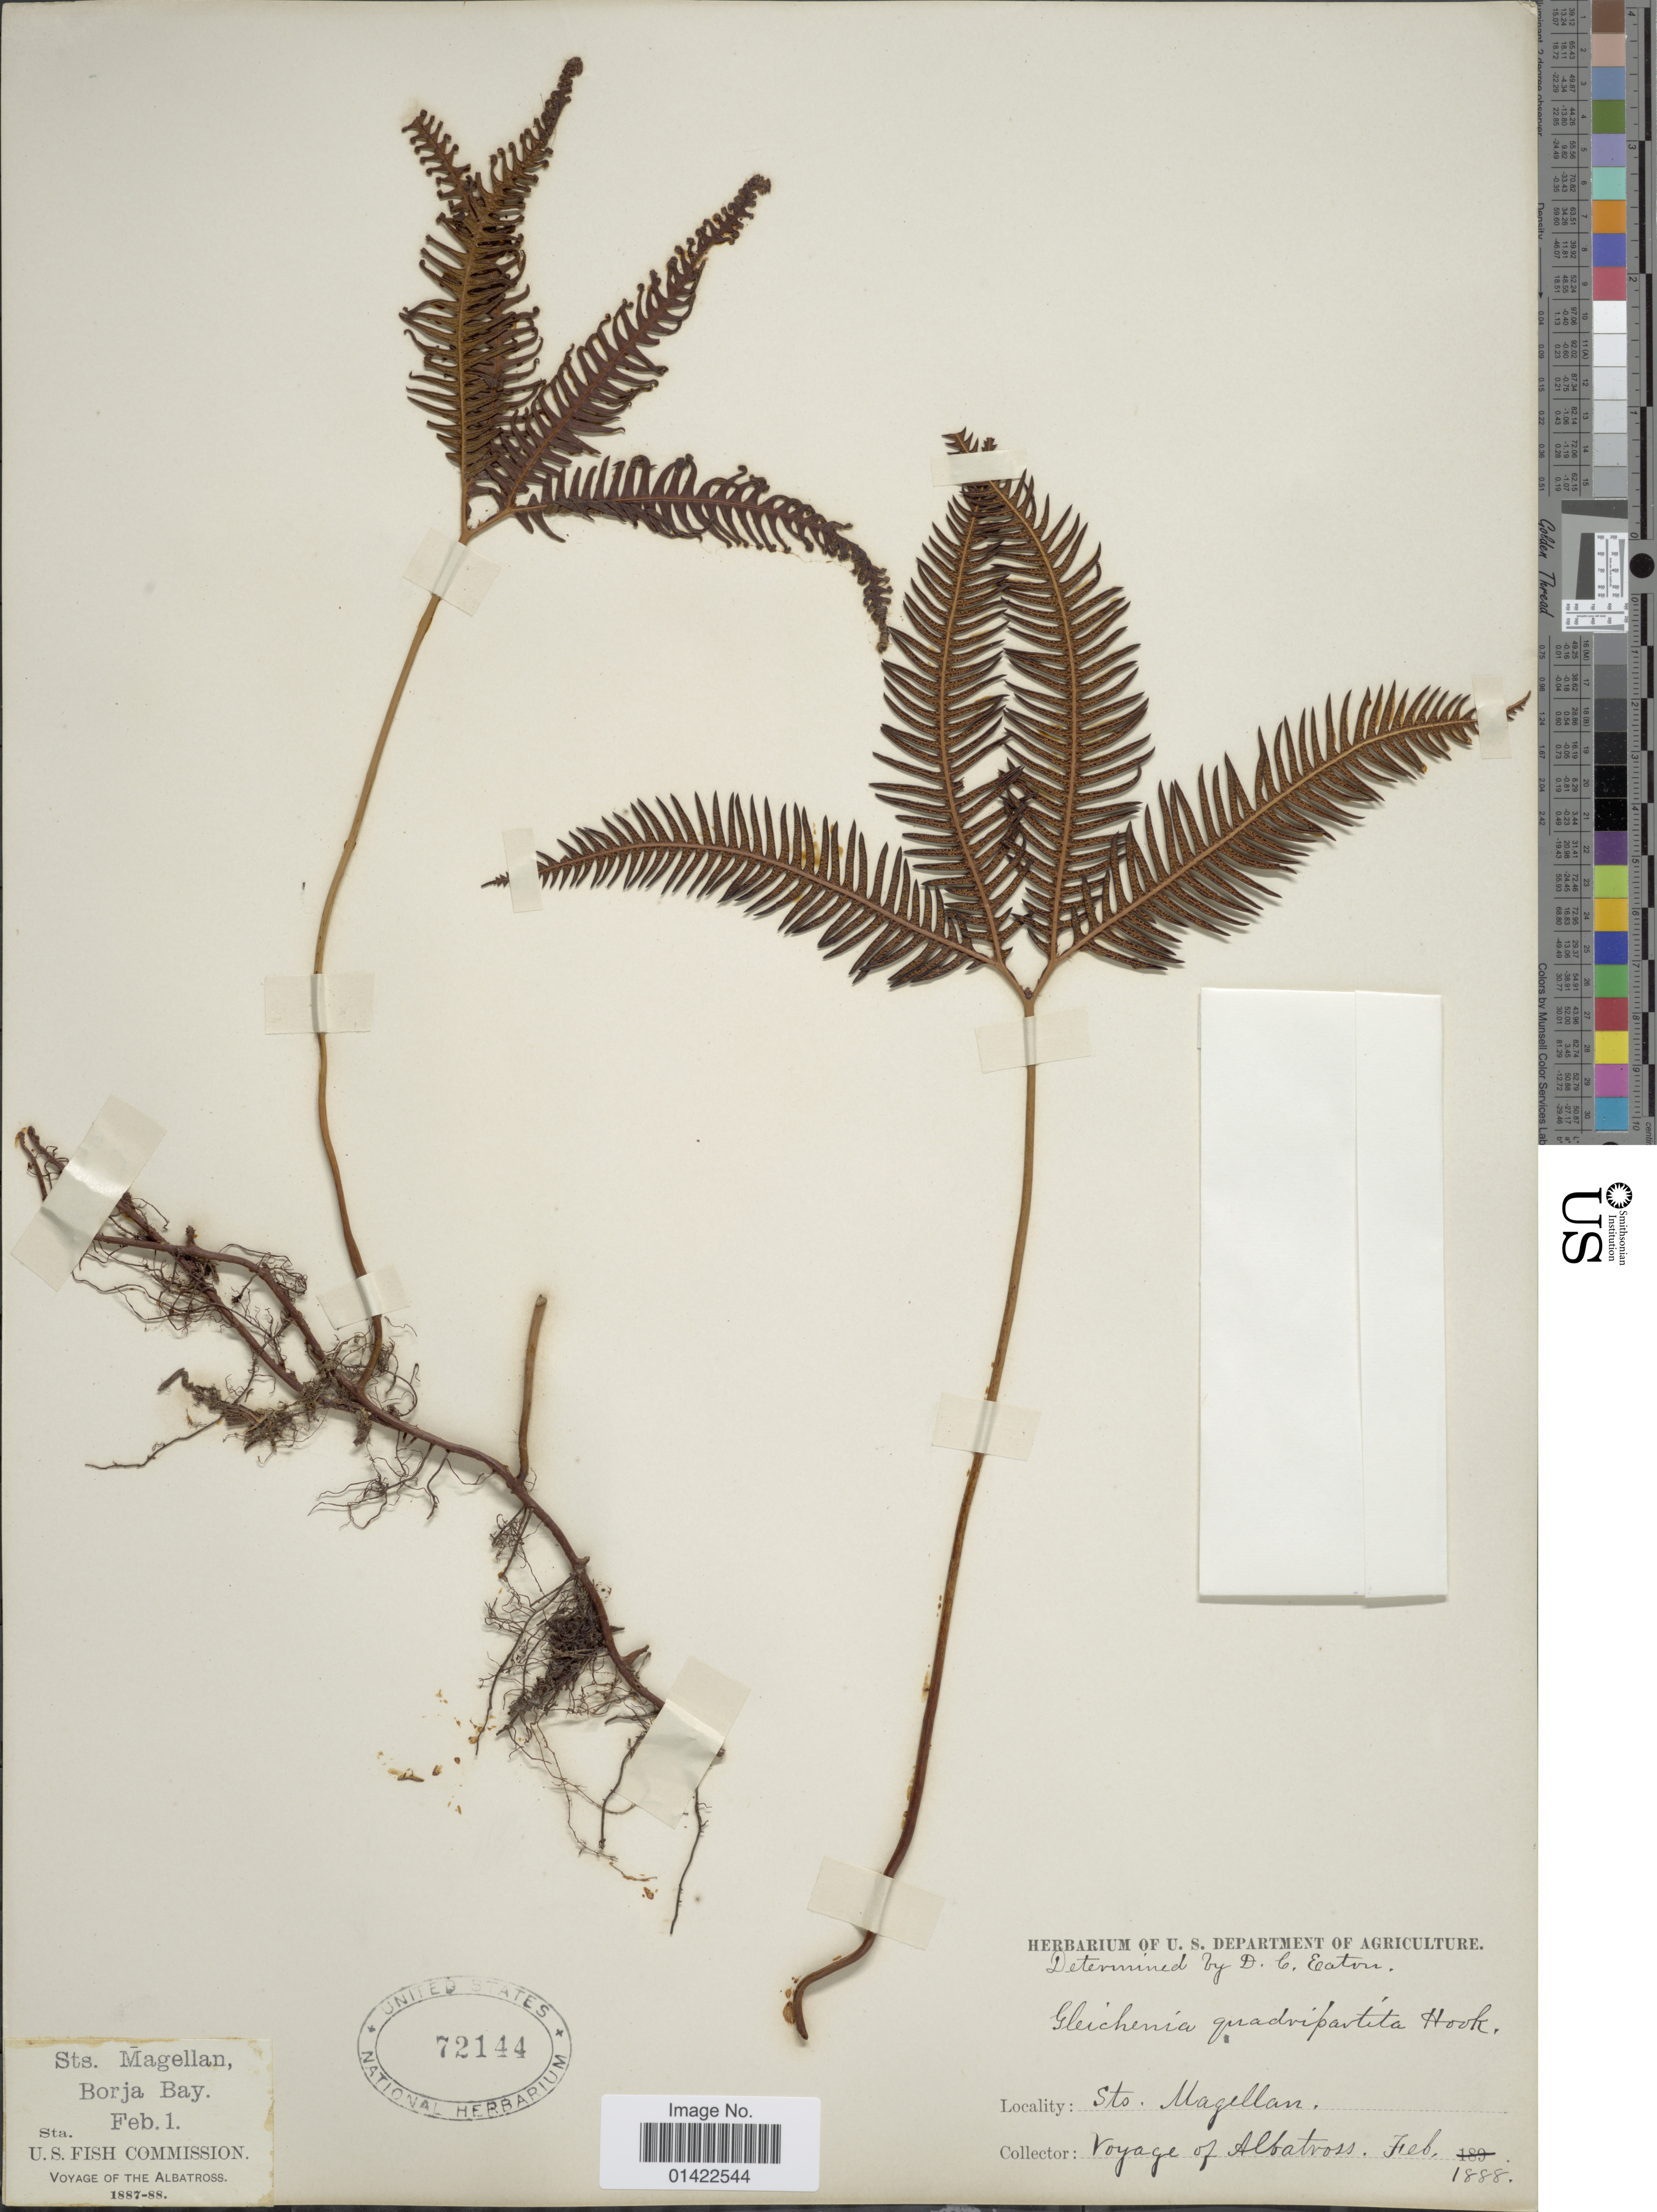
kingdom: Plantae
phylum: Tracheophyta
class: Polypodiopsida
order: Gleicheniales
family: Gleicheniaceae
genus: Sticherus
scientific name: Sticherus quadripartitus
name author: (Poir.) Ching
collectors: "The Albatross"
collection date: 1888-02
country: Chile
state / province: Magallanes y de la Antártica Chilena (XII)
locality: Sts. Magellan, Borja Bay. Voyage of the Albatross.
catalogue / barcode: US 72144